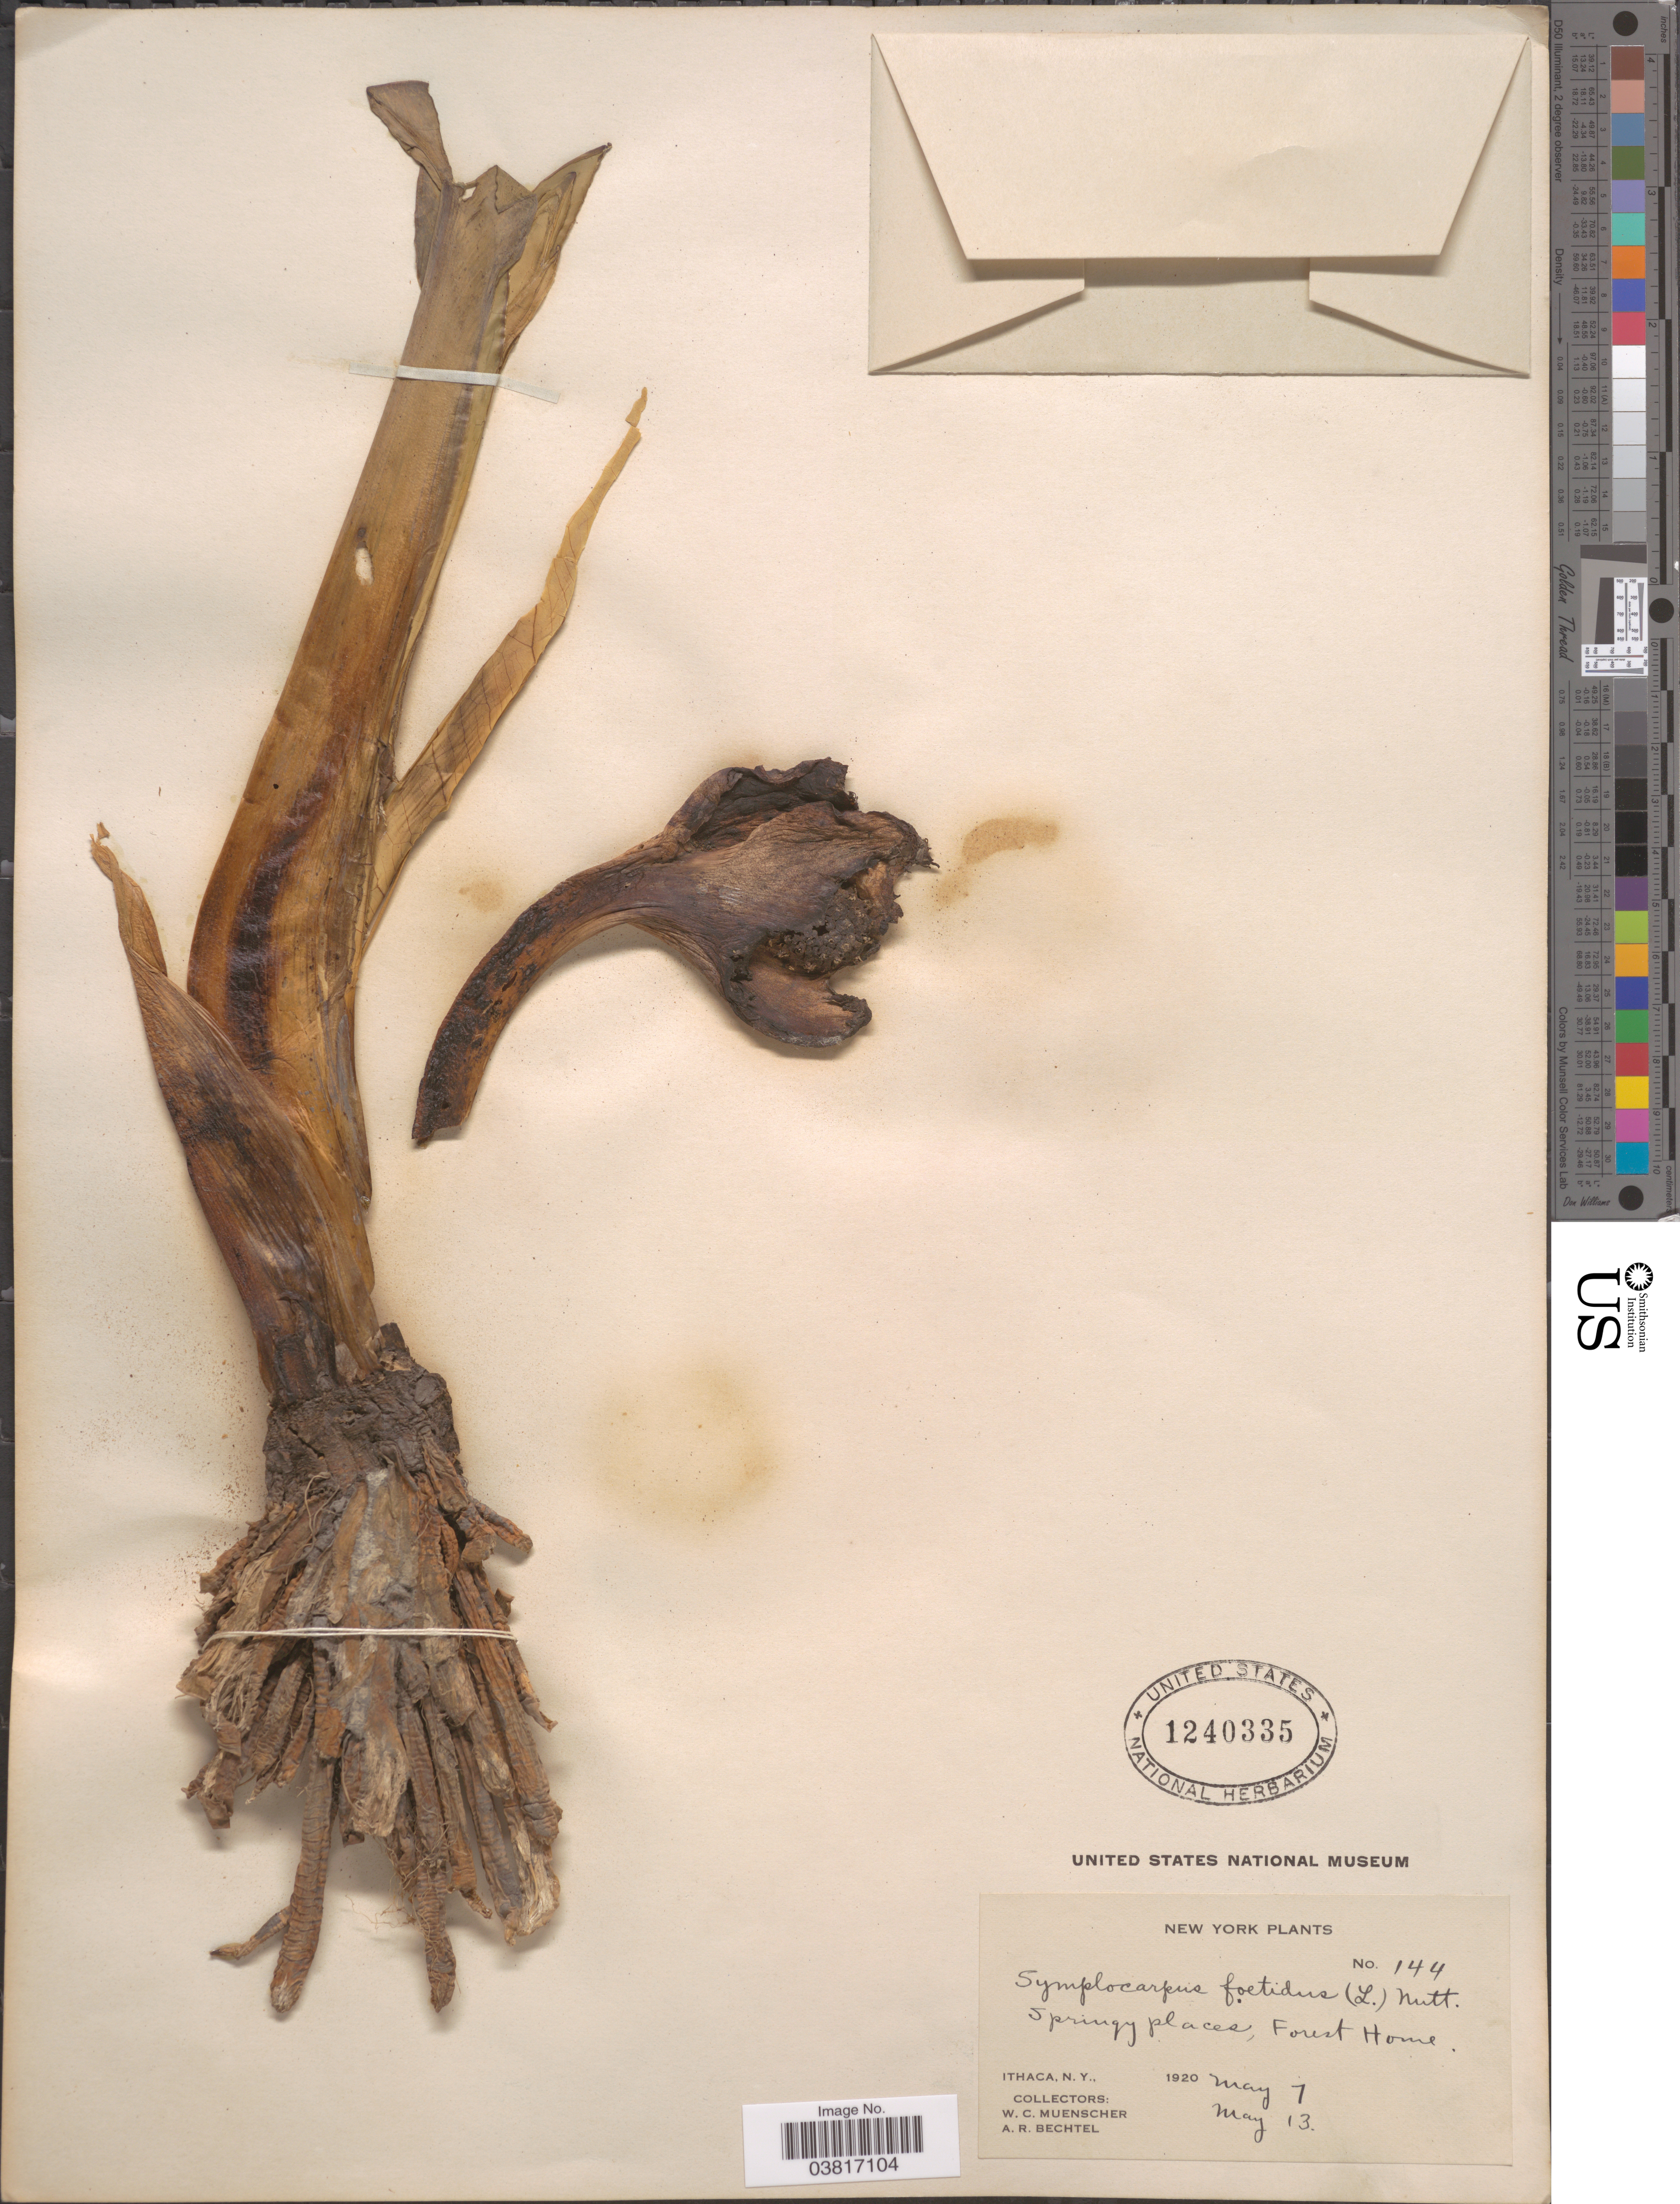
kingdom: Plantae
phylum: Tracheophyta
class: Liliopsida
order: Alismatales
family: Araceae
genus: Symplocarpus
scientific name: Symplocarpus foetidus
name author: (L.) W. Salisb. ex W.P.C. Barton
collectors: W. Muenscher & A. Bechtel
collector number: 144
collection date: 1920-05-07/1920-05-13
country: United States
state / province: New York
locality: Springy places, Forest Home. Ithaca.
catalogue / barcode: US 1240335